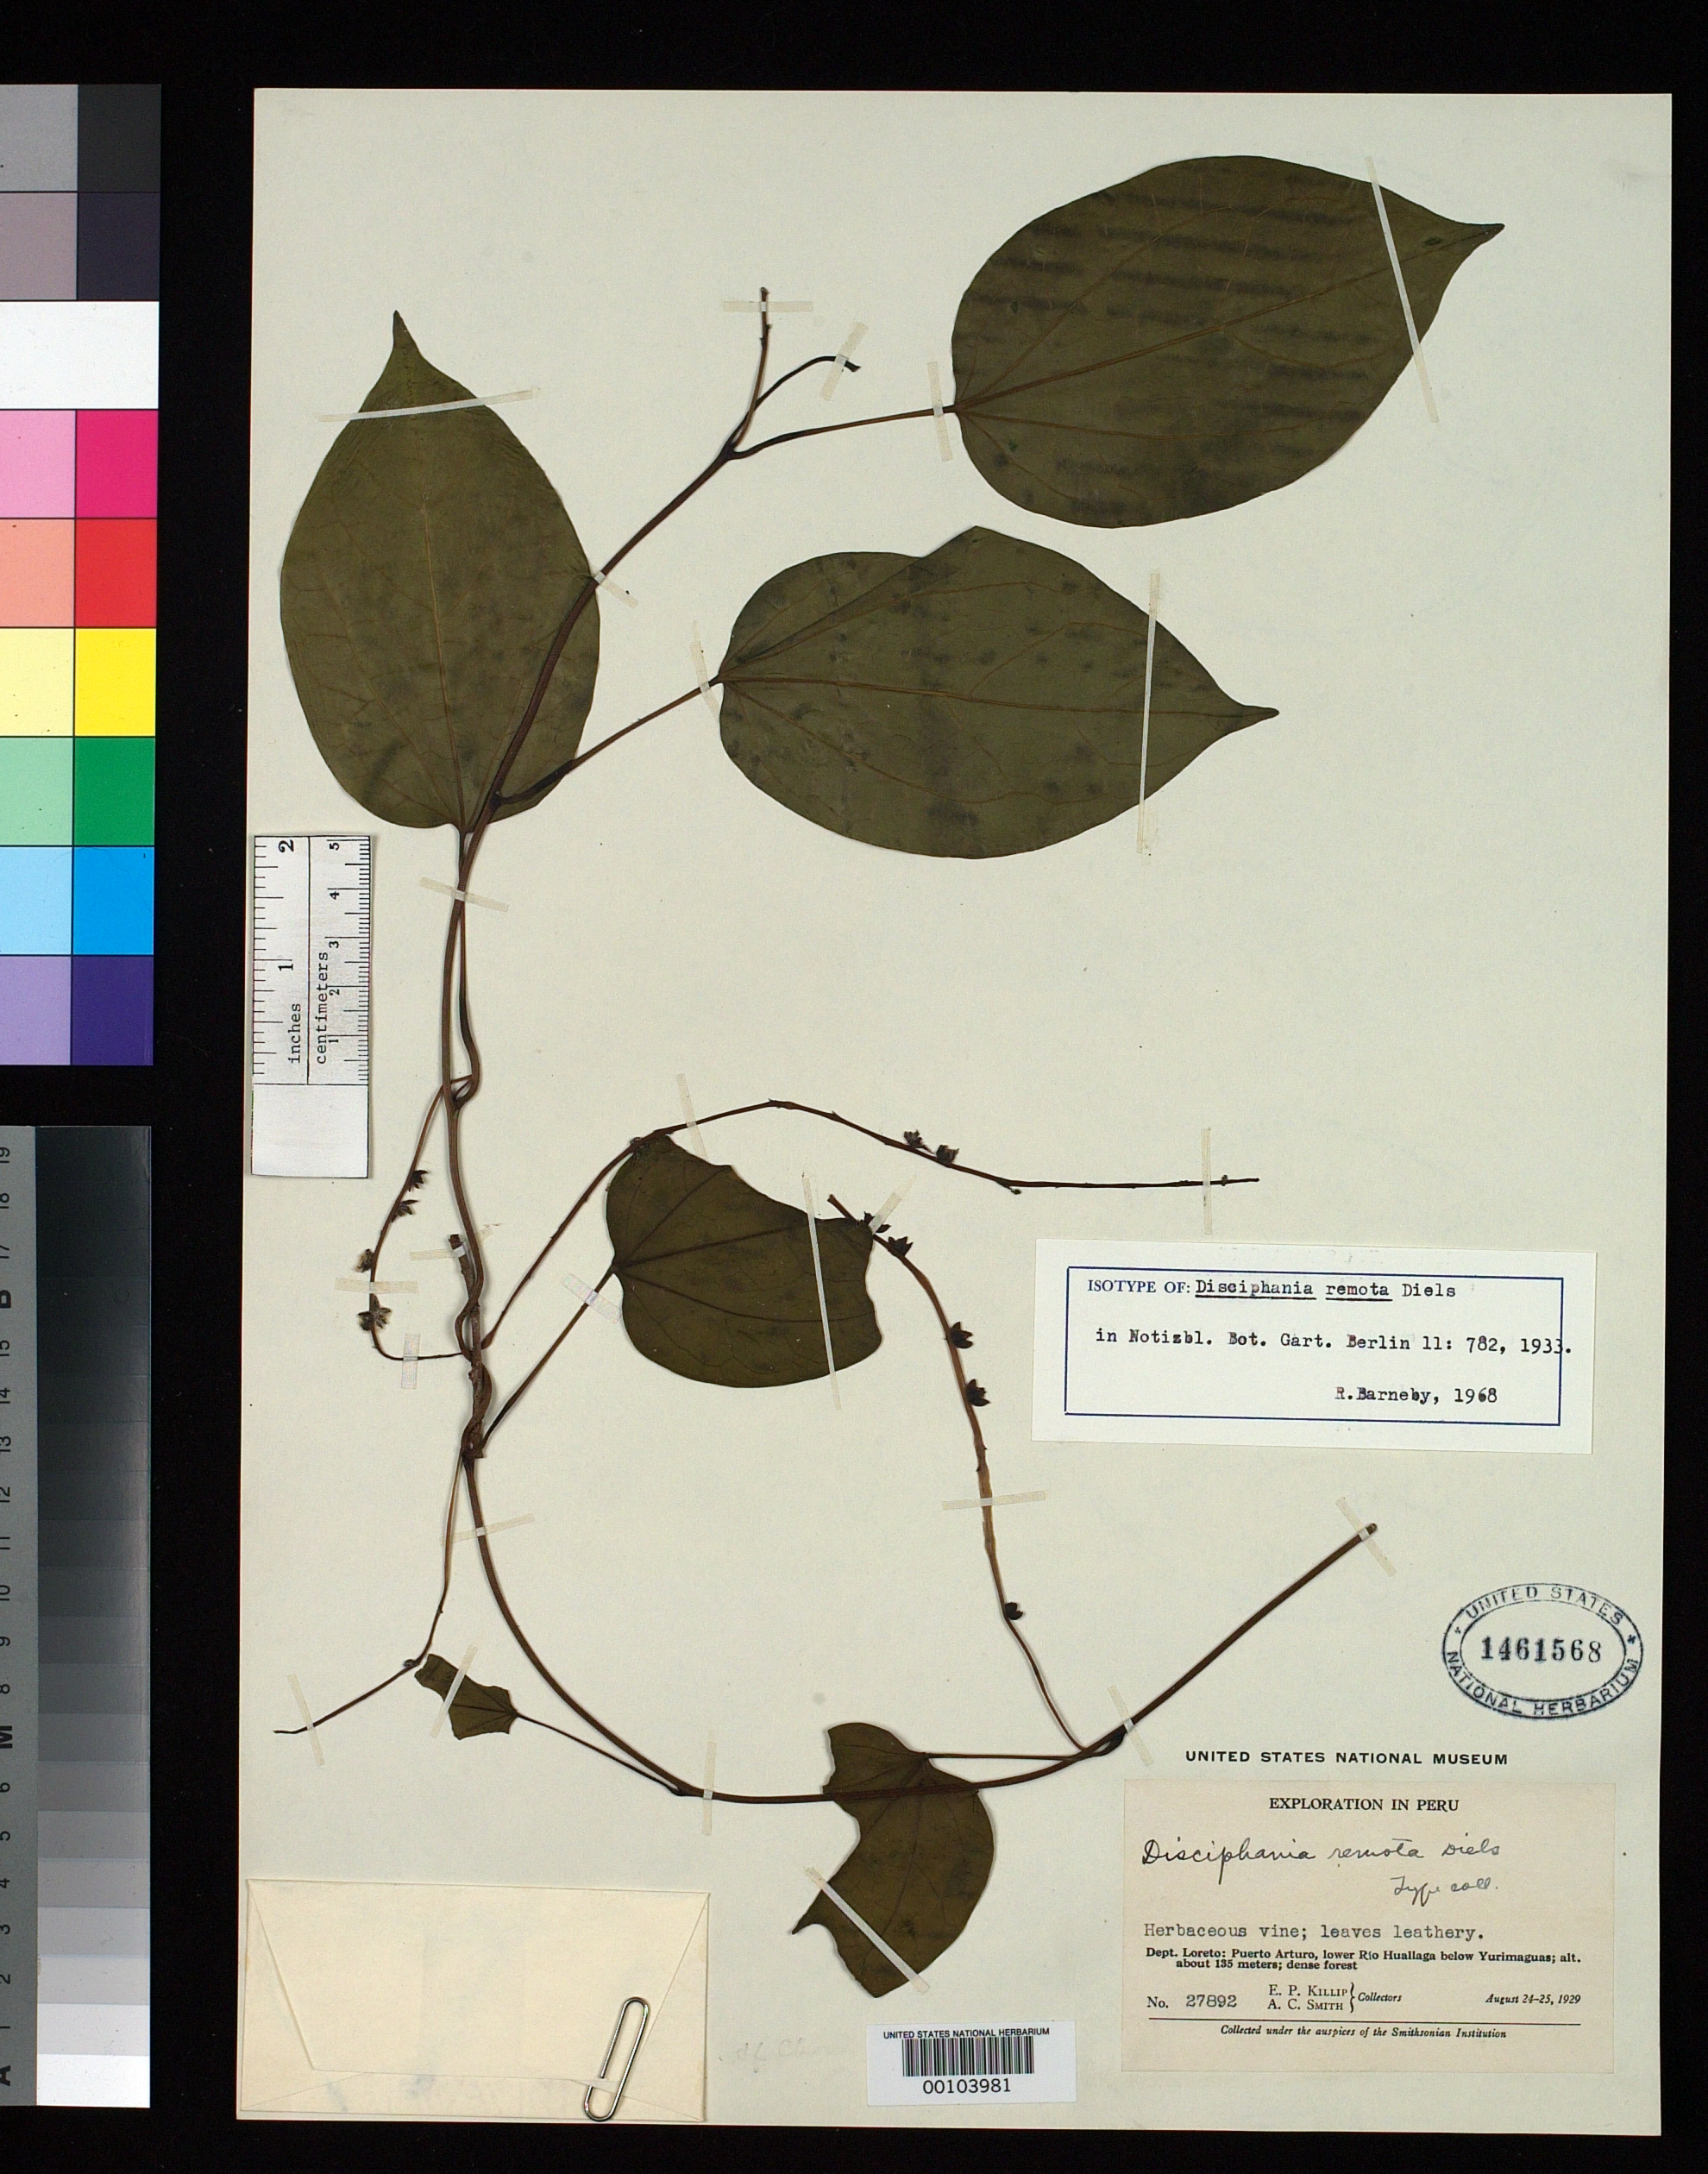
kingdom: Plantae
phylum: Tracheophyta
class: Magnoliopsida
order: Ranunculales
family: Menispermaceae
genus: Disciphania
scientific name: Disciphania remota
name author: Diels in Pilg.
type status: Isotype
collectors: E. P. Killip & A. C. Smith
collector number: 27892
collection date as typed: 24 Aug 1929 to 25 Aug 1929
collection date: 1929-08-24/1929-08-25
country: Peru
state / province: Loreto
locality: Puerto Arturo, lower Rio Huallaga below Yurimaguas.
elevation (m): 135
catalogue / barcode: US 1461568